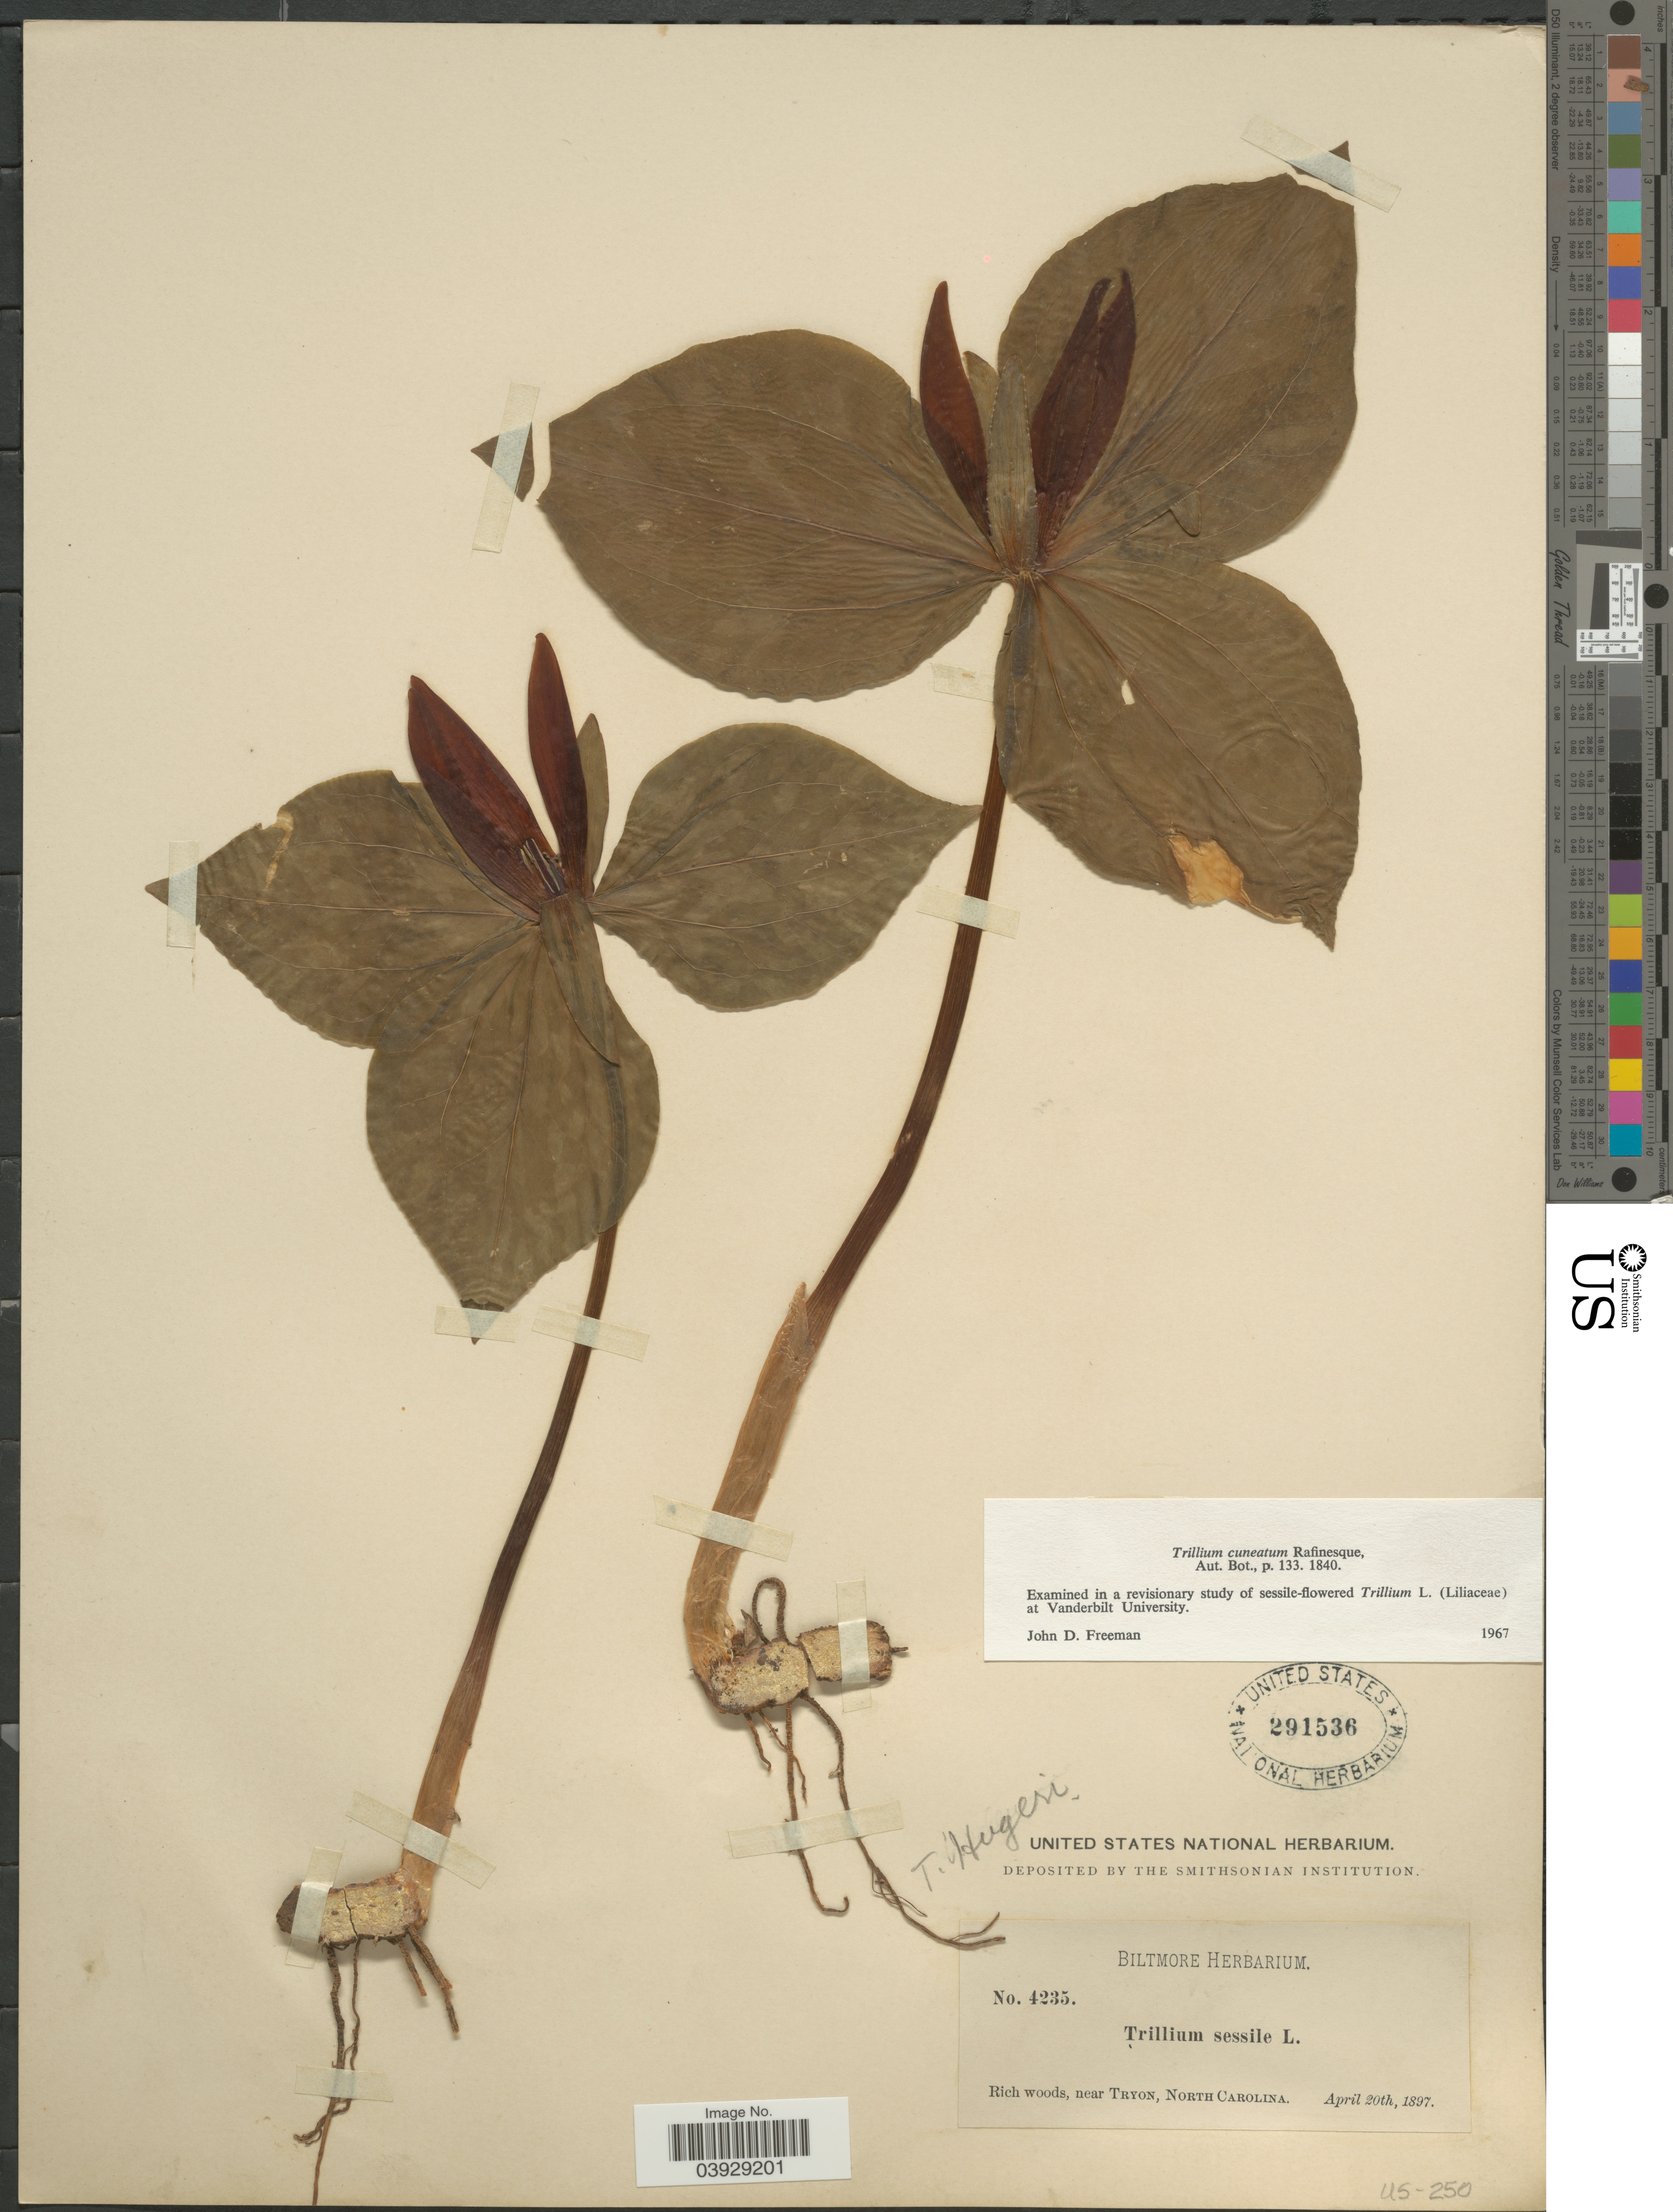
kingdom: Plantae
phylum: Tracheophyta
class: Liliopsida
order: Liliales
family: Melanthiaceae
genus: Trillium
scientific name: Trillium cuneatum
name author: Raf.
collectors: ex herb. Biltmore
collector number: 4235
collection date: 1897-04-20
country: United States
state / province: North Carolina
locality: Rich woods, near Tryon.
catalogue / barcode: US 291536